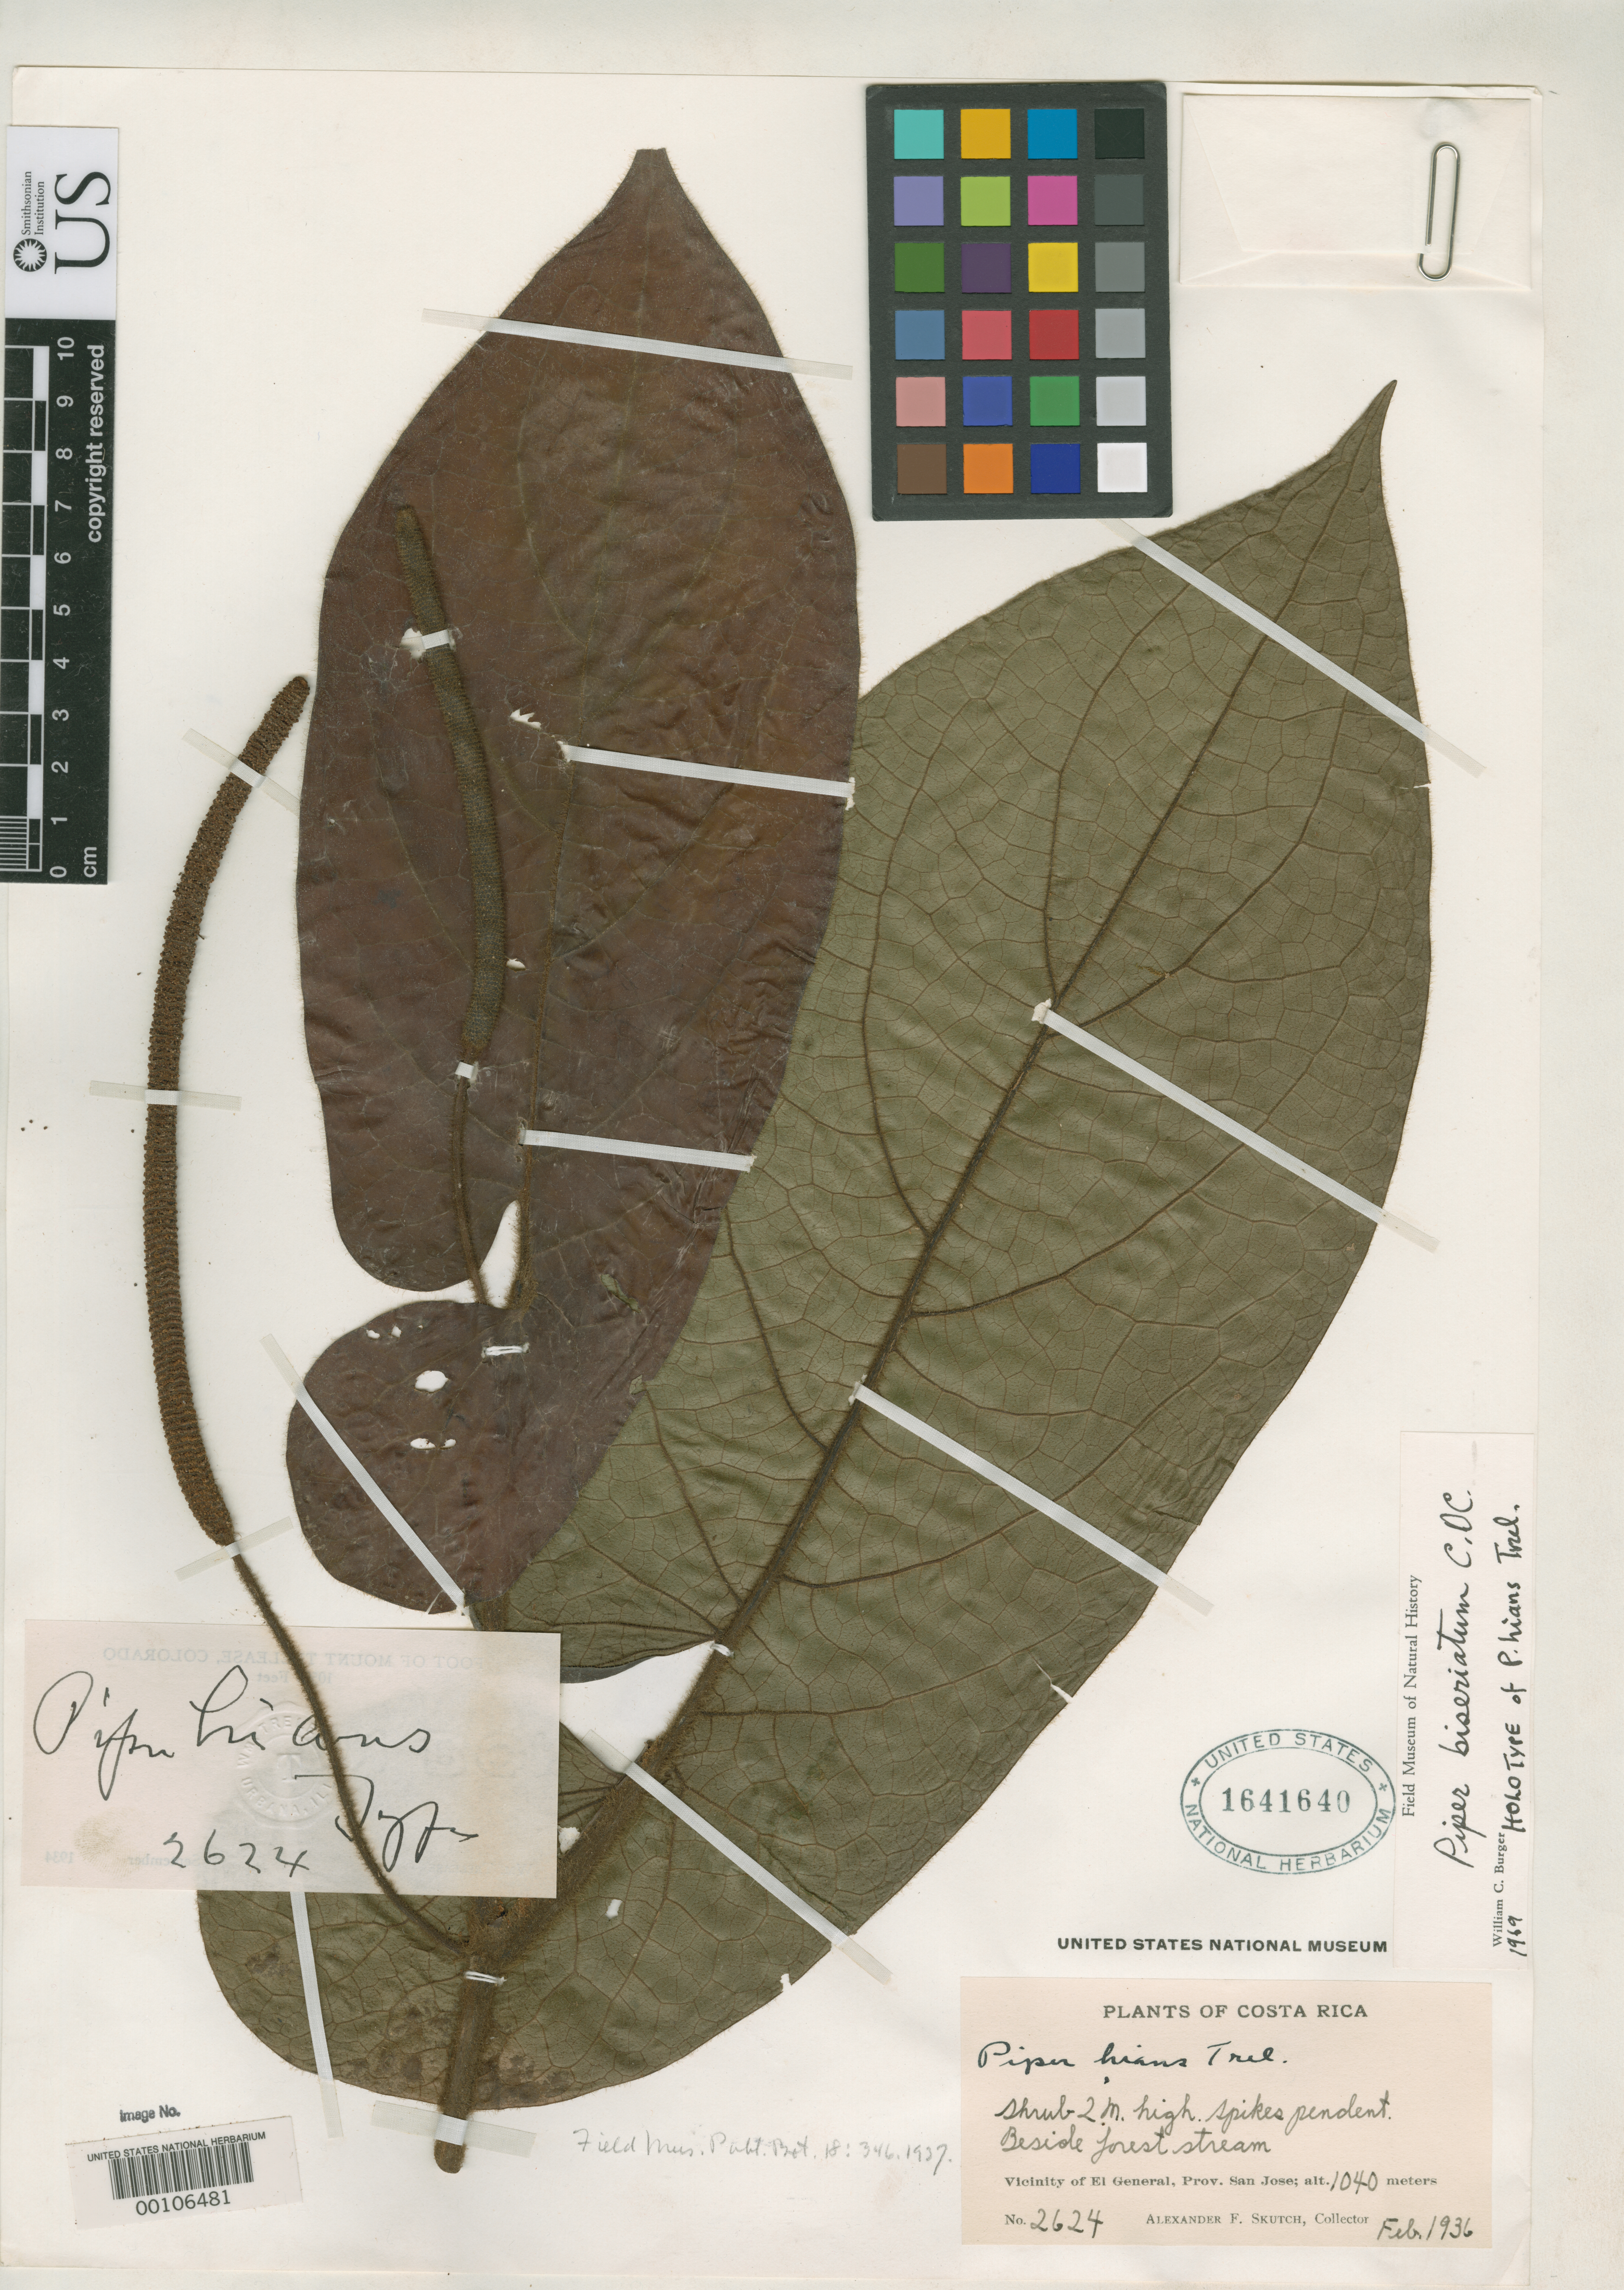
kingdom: Plantae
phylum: Tracheophyta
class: Magnoliopsida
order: Piperales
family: Piperaceae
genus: Piper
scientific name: Piper hians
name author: Trel. in Standl.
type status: Holotype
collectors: A. F. Skutch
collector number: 2624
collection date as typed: Feb 1936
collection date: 1936-02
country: Costa Rica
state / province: San José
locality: Vicinity of El General.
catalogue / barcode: US 1641640